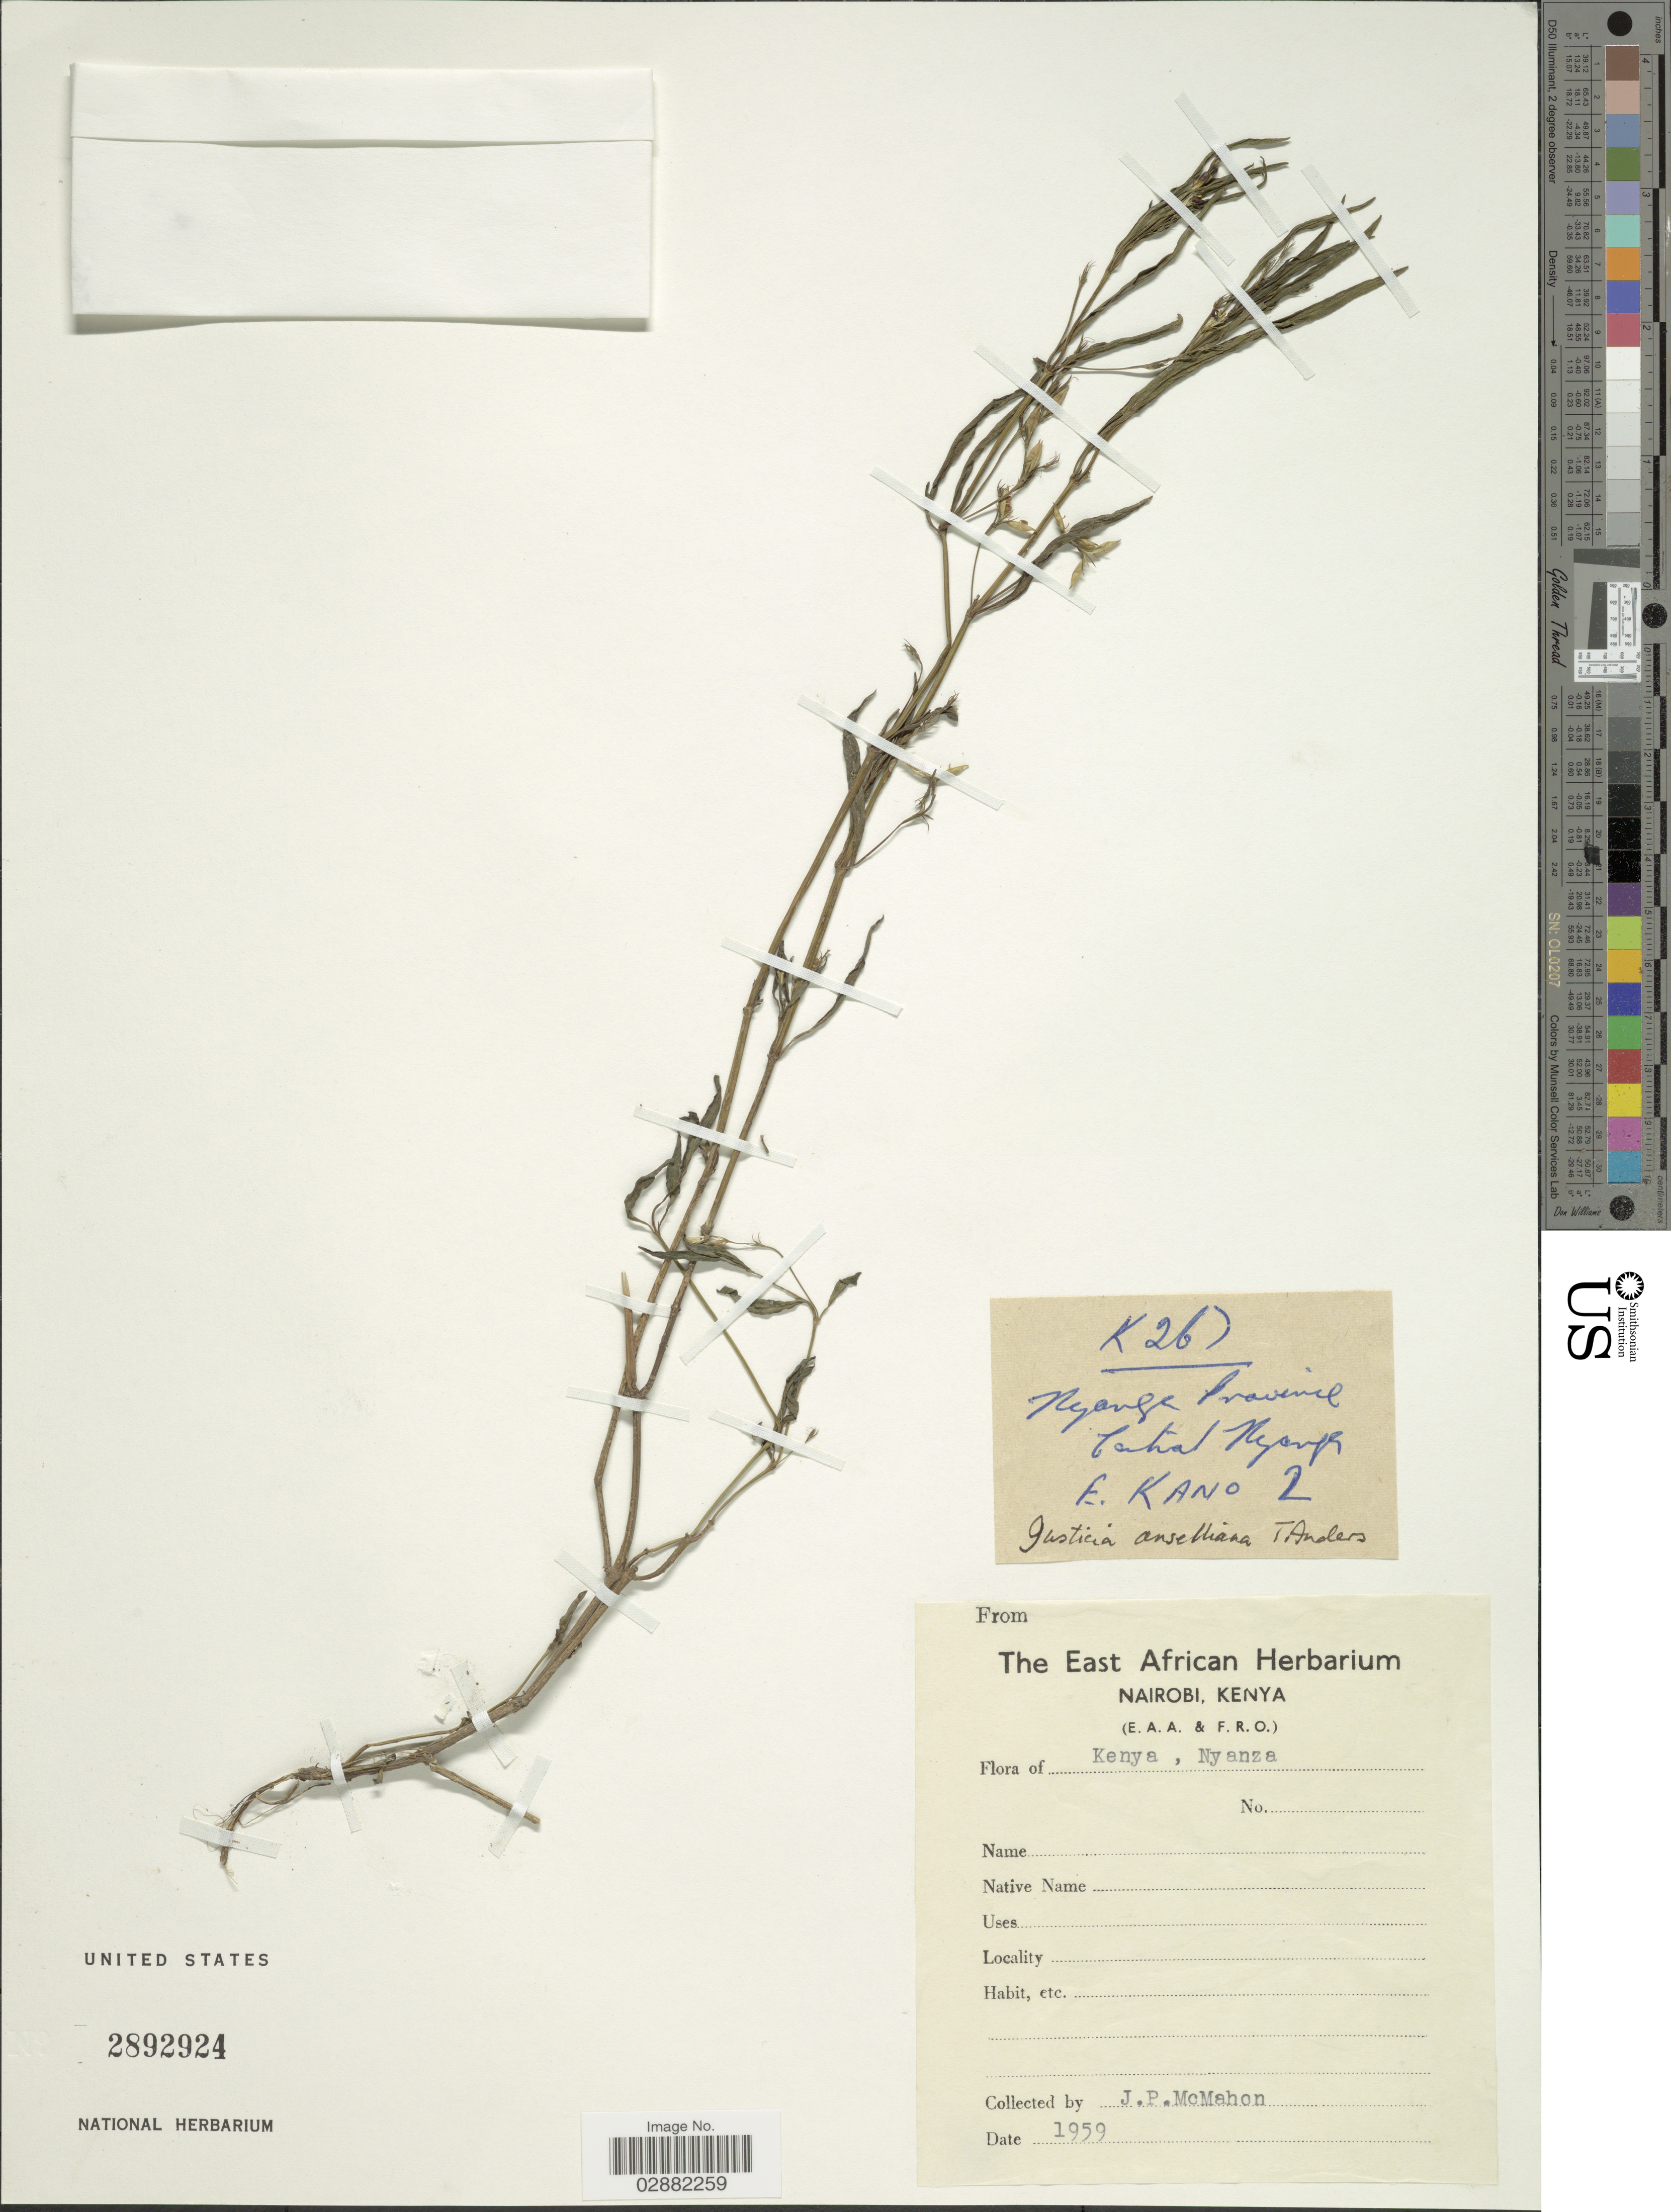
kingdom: Plantae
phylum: Tracheophyta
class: Magnoliopsida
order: Lamiales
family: Acanthaceae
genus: Justicia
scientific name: Justicia anselliana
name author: (Nees) T. Anders.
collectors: J. Mcmahon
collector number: K267*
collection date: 1959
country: Kenya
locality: Kenya, Nyanza Province Central Nyanza. E. Kano. [unsure placement]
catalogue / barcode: US 2892924